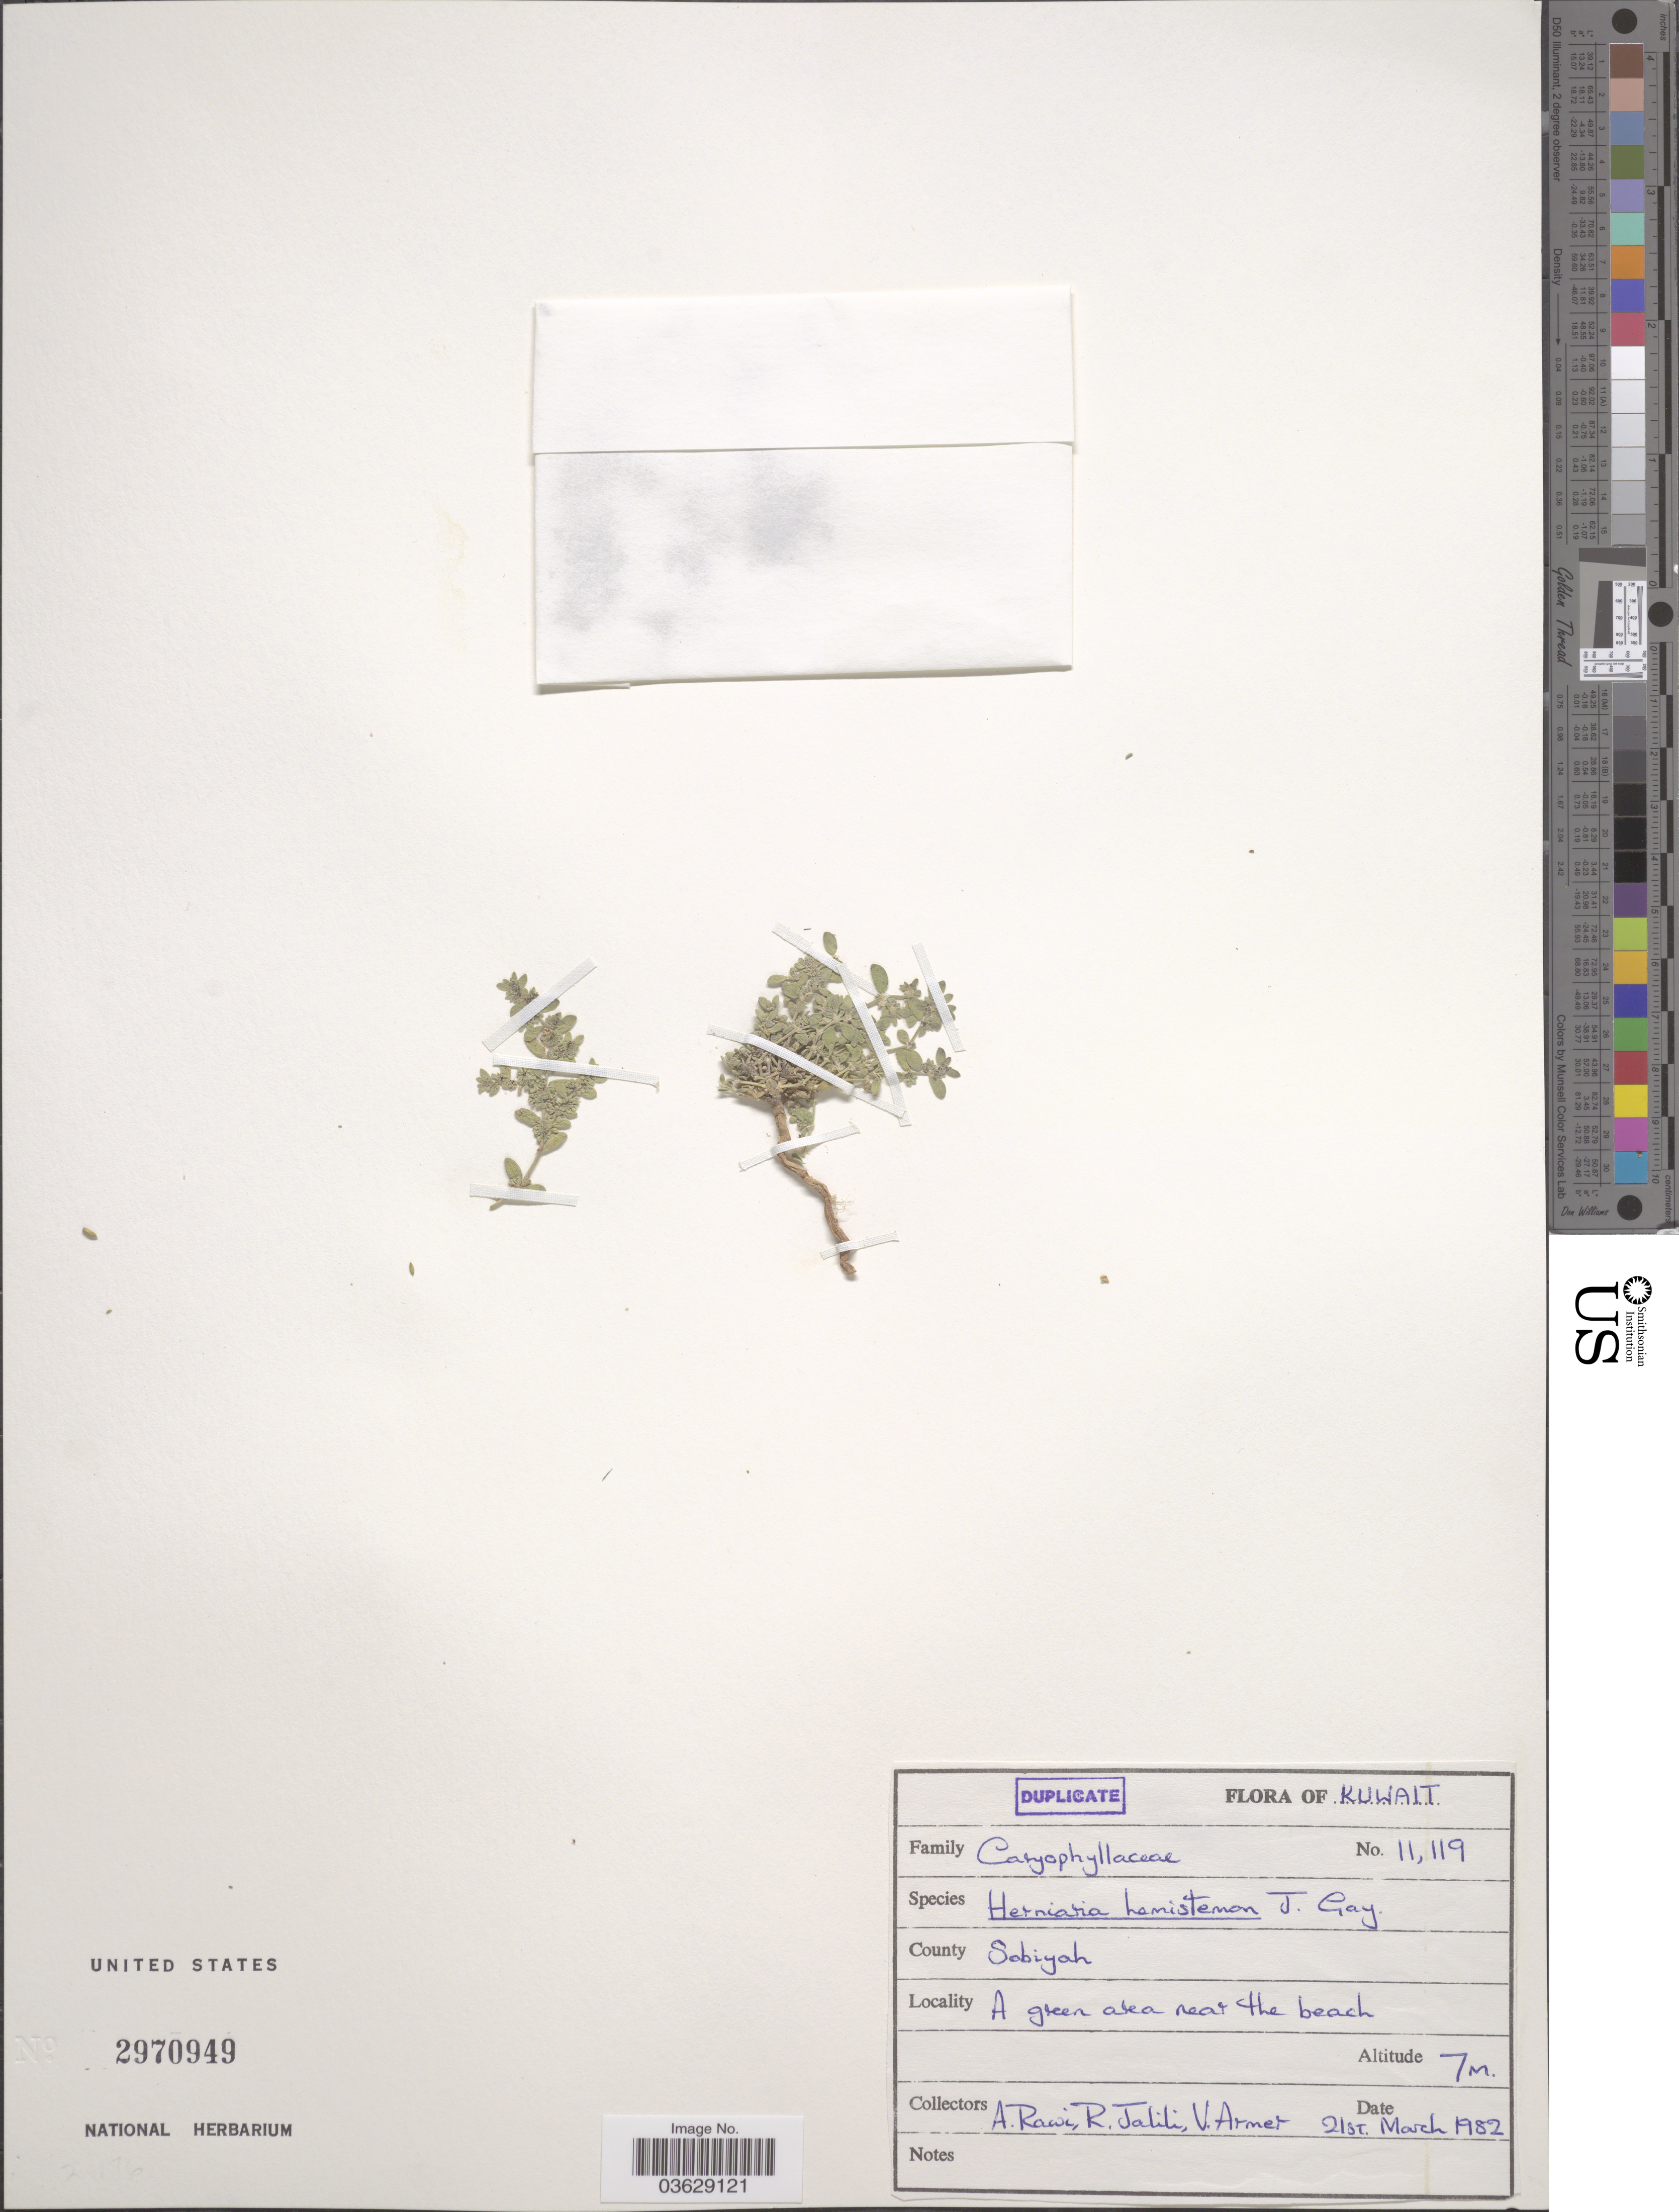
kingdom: Plantae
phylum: Tracheophyta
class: Magnoliopsida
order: Caryophyllales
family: Caryophyllaceae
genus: Herniaria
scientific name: Herniaria hemistemon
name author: J. Gay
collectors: A. Rawi, R. Jalili & V. Armet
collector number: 11119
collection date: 1982-03-21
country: Kuwait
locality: County Sabiyah. A green area near the beach.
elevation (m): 7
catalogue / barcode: US 2970949